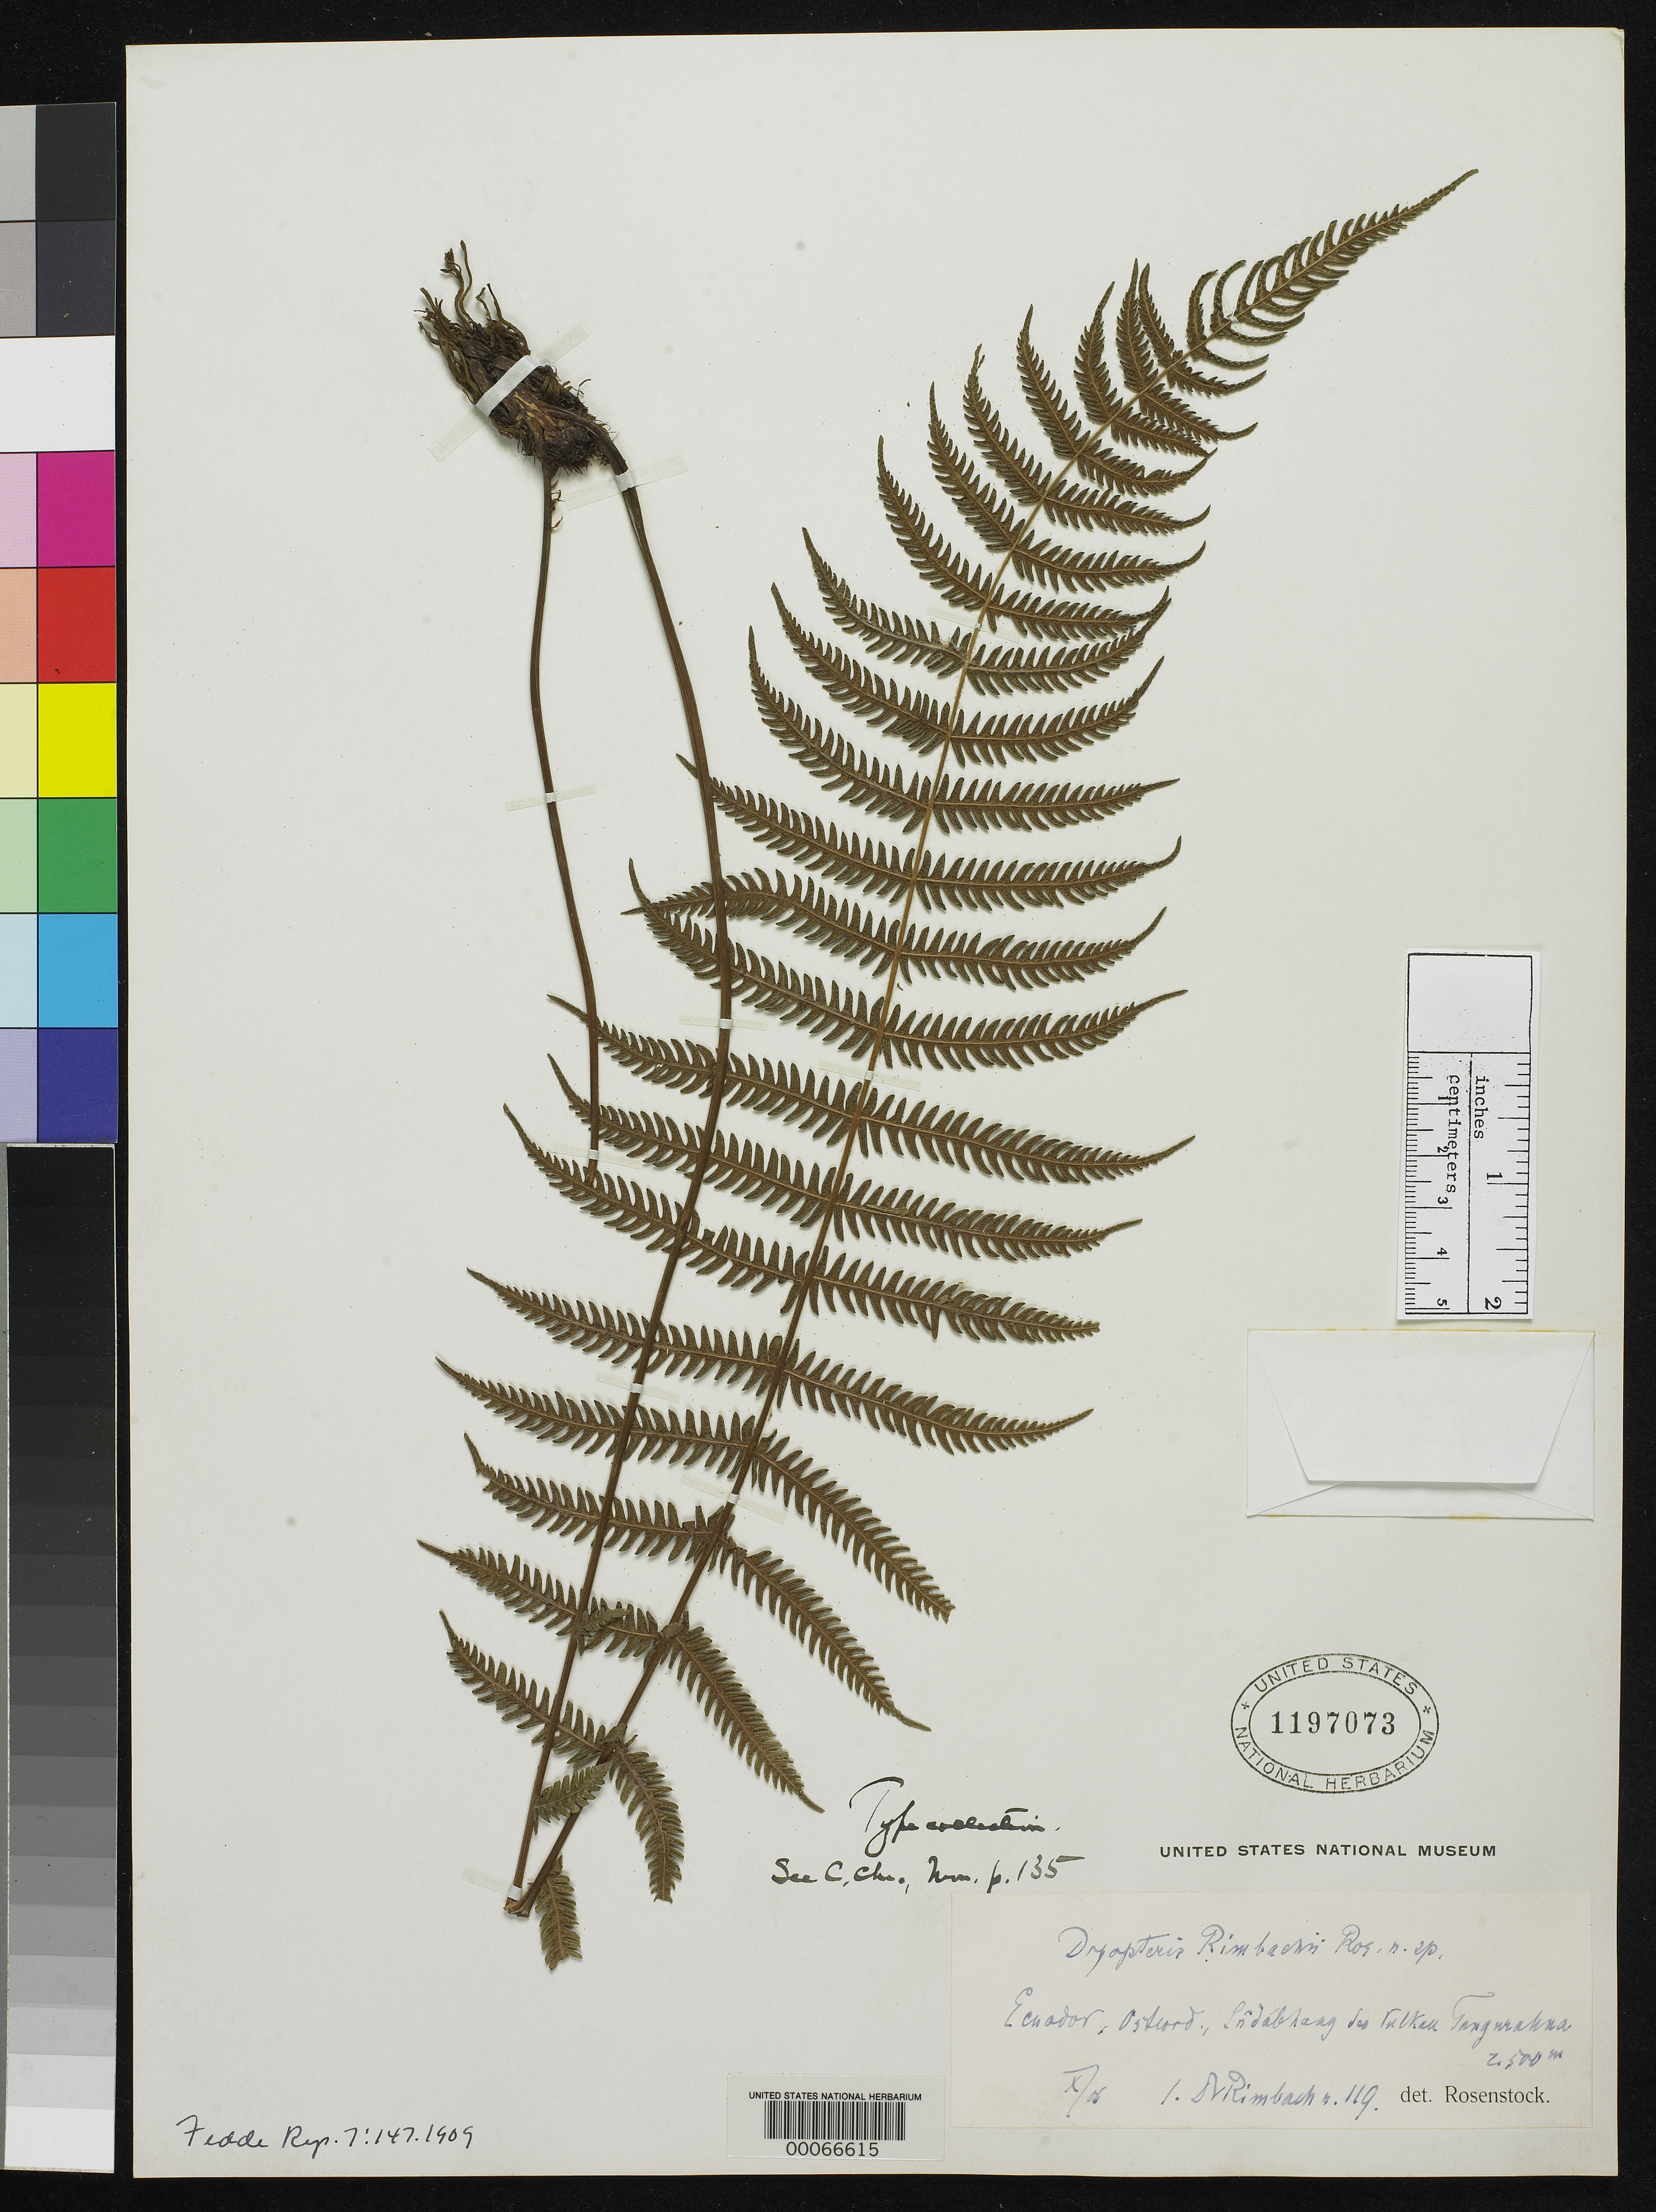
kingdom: Plantae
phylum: Tracheophyta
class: Polypodiopsida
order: Polypodiales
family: Dryopteridaceae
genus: Dryopteris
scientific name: Dryopteris rimbachii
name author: Rosenst.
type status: Isotype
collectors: A. Rimbach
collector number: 119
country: Ecuador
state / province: Tungurahua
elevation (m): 2500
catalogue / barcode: US 1197073